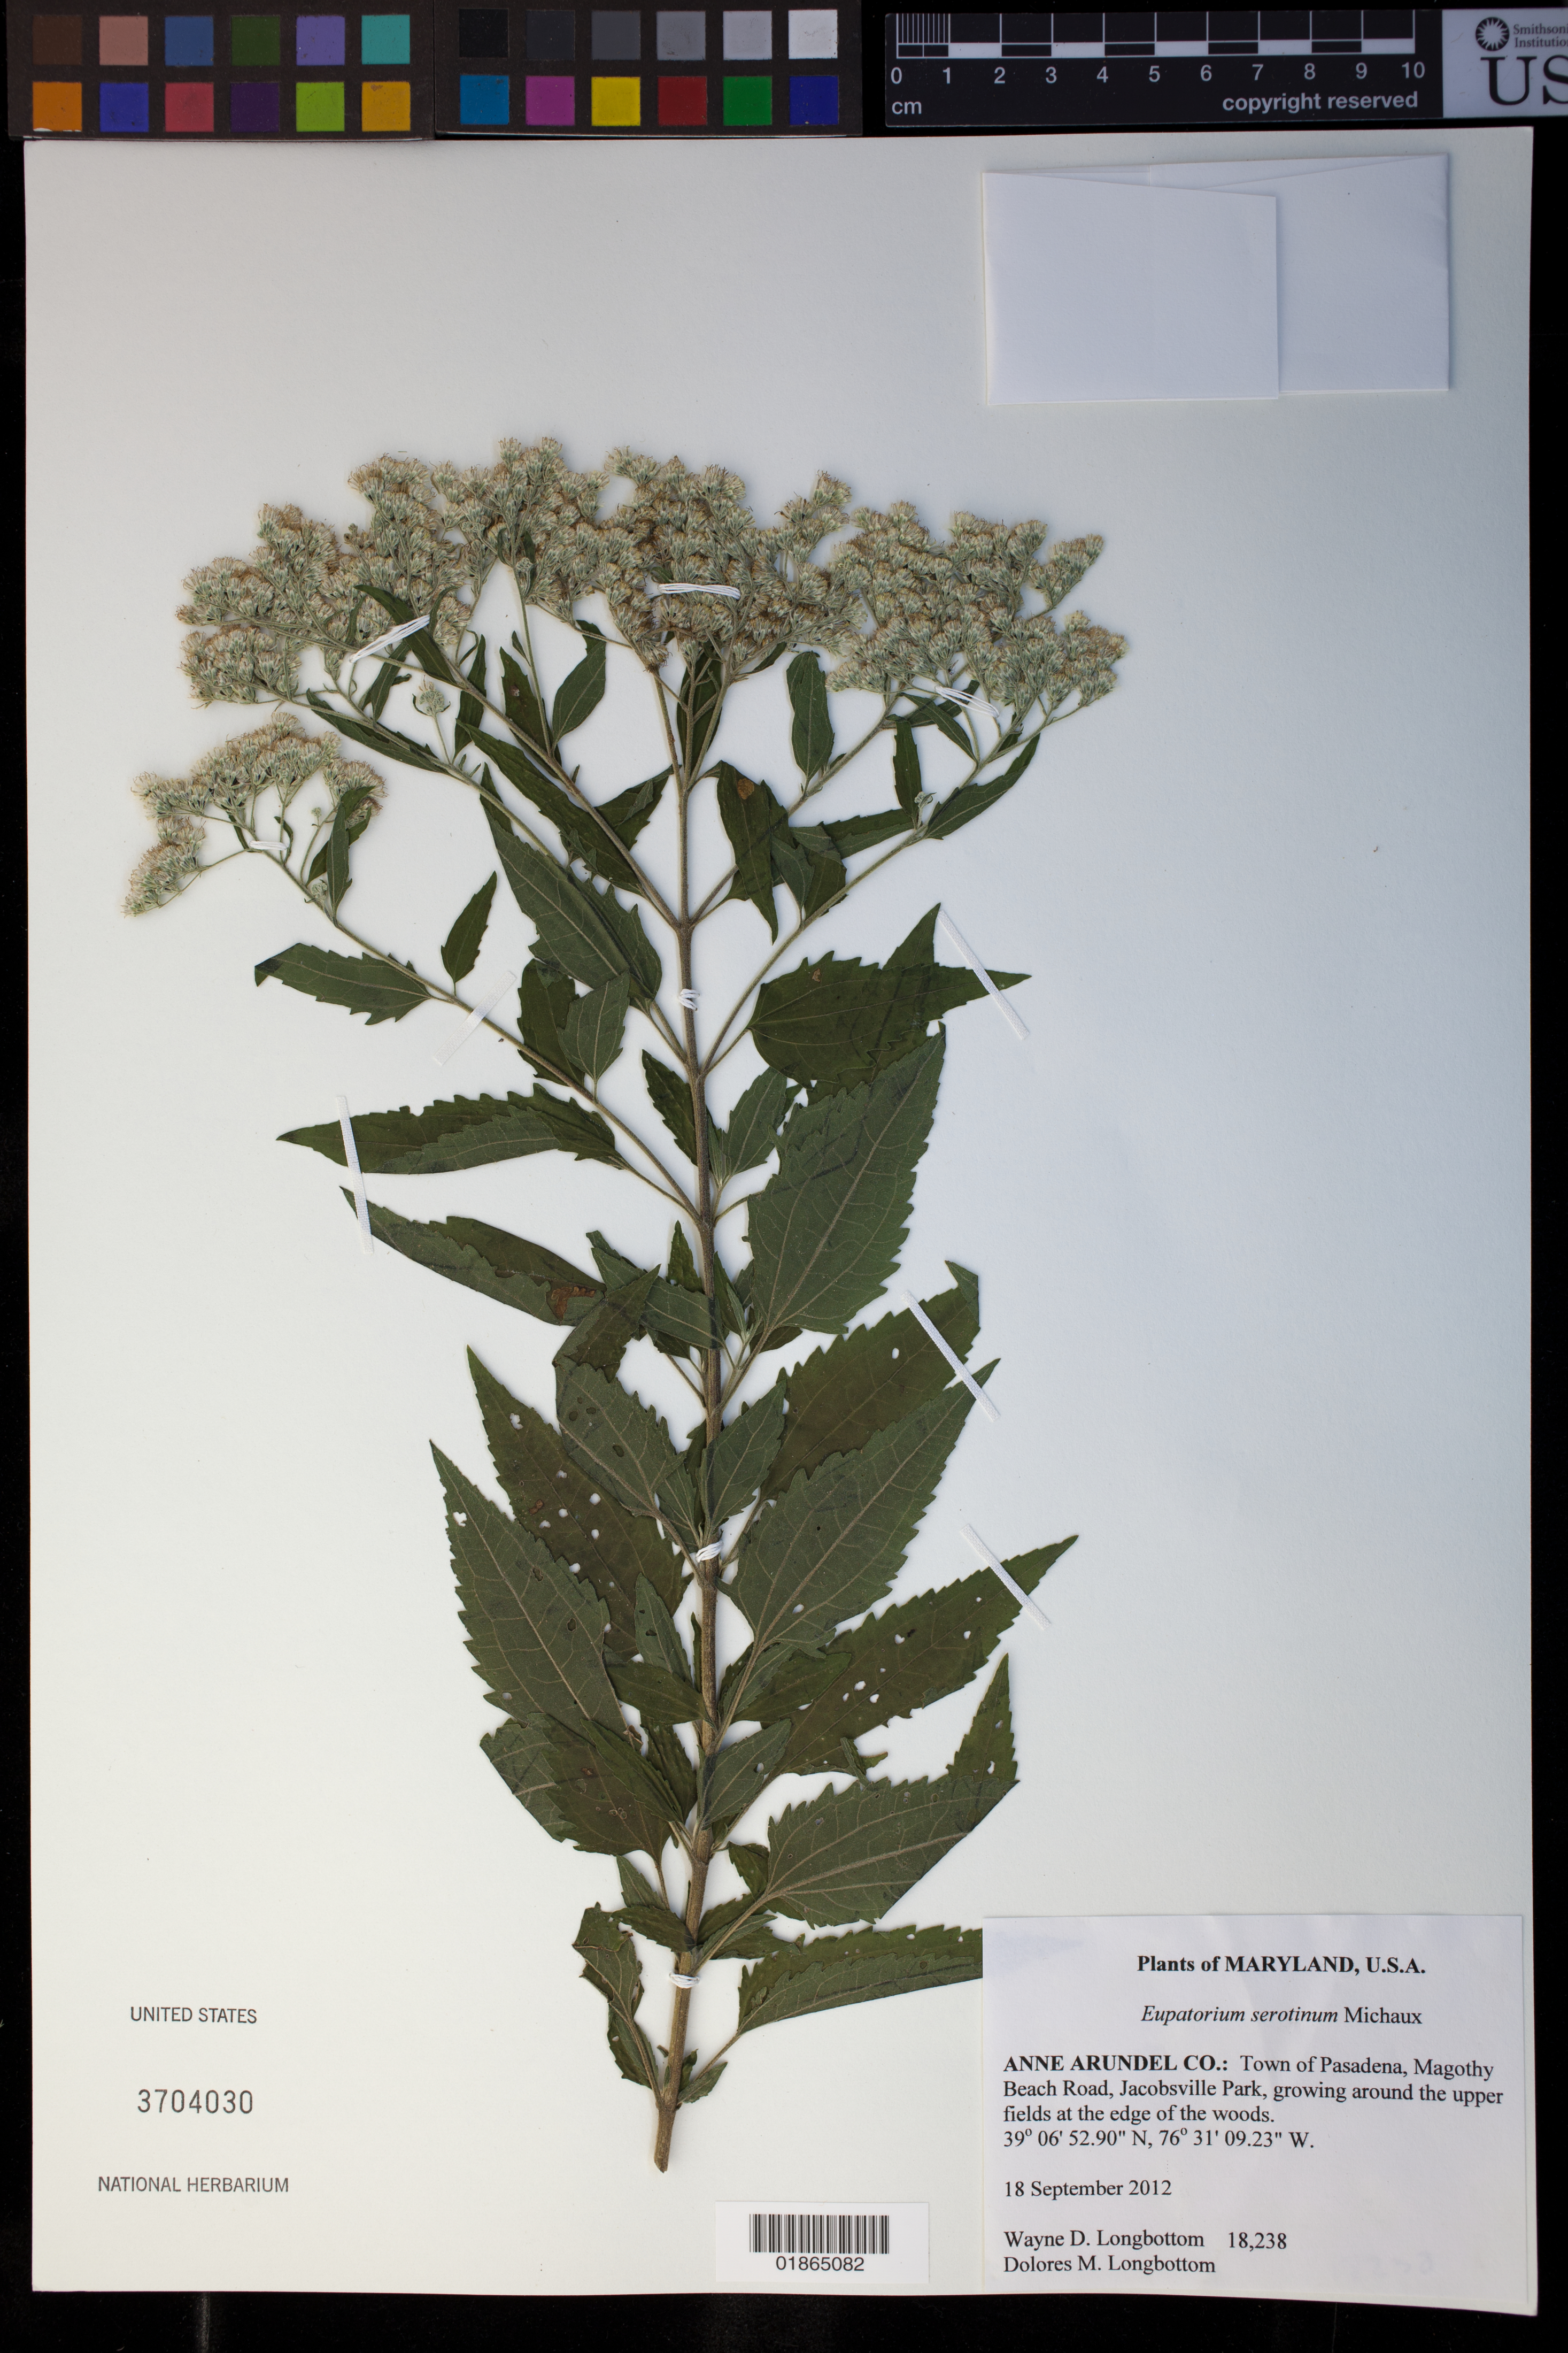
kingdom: Plantae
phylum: Tracheophyta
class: Magnoliopsida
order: Asterales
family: Asteraceae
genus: Eupatorium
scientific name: Eupatorium serotinum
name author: Michx.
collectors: W. D. Longbottom & D. Longbottom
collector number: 18238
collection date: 2012-09-18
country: United States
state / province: Maryland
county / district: Anne Arundel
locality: Town of Pasadena, Magothy Beach Road, Jacobsville Park, growing around the upper fields at the edge of the woods.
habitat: Growing around the upper fields at the edge of the woods.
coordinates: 39 06 52.90 N, 76 31 09.23 W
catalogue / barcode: US 3704030